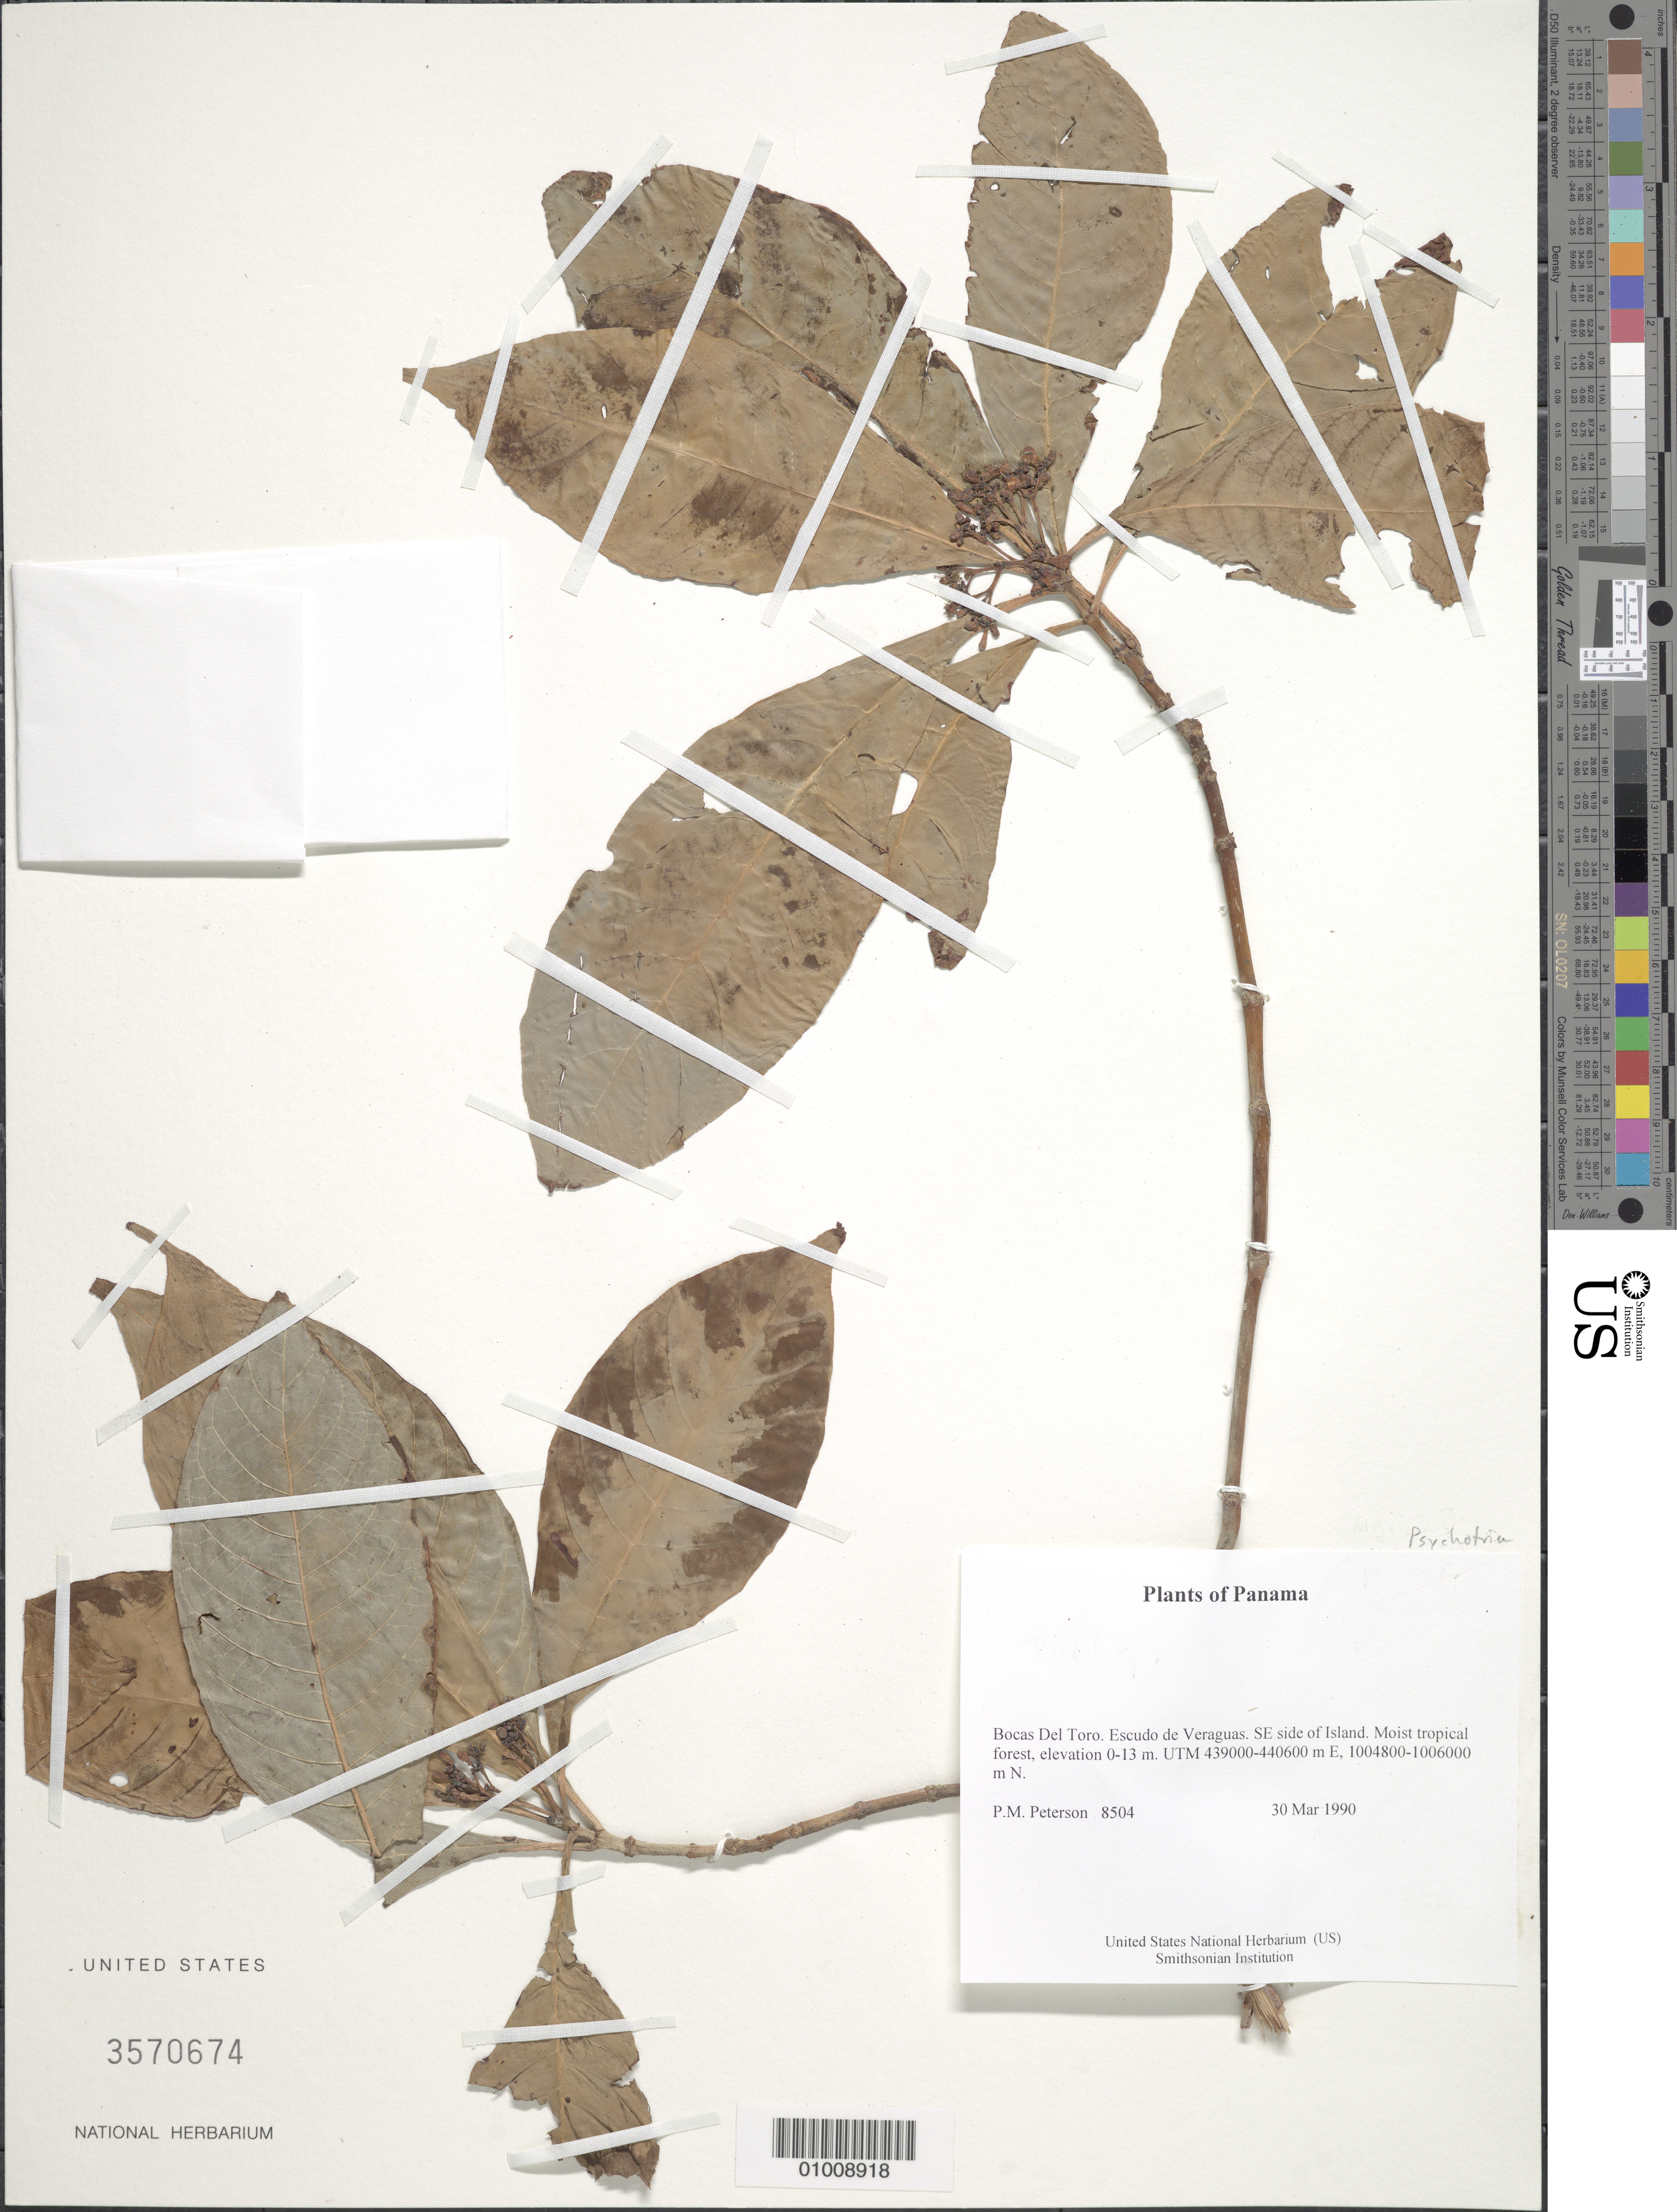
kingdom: Plantae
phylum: Tracheophyta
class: Magnoliopsida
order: Gentianales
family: Rubiaceae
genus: Psychotria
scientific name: Psychotria sp.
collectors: P. M. Peterson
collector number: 08504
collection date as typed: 30 Mar 1990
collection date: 1990-03-30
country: Panama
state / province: Bocas del Toro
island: Escudo de Veraguas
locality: SE side of Island.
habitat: Moist tropical forest, elevation 0-13 m. UTM 439000-440600 m E, 1004800-1006000 m N.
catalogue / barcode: US 3570674